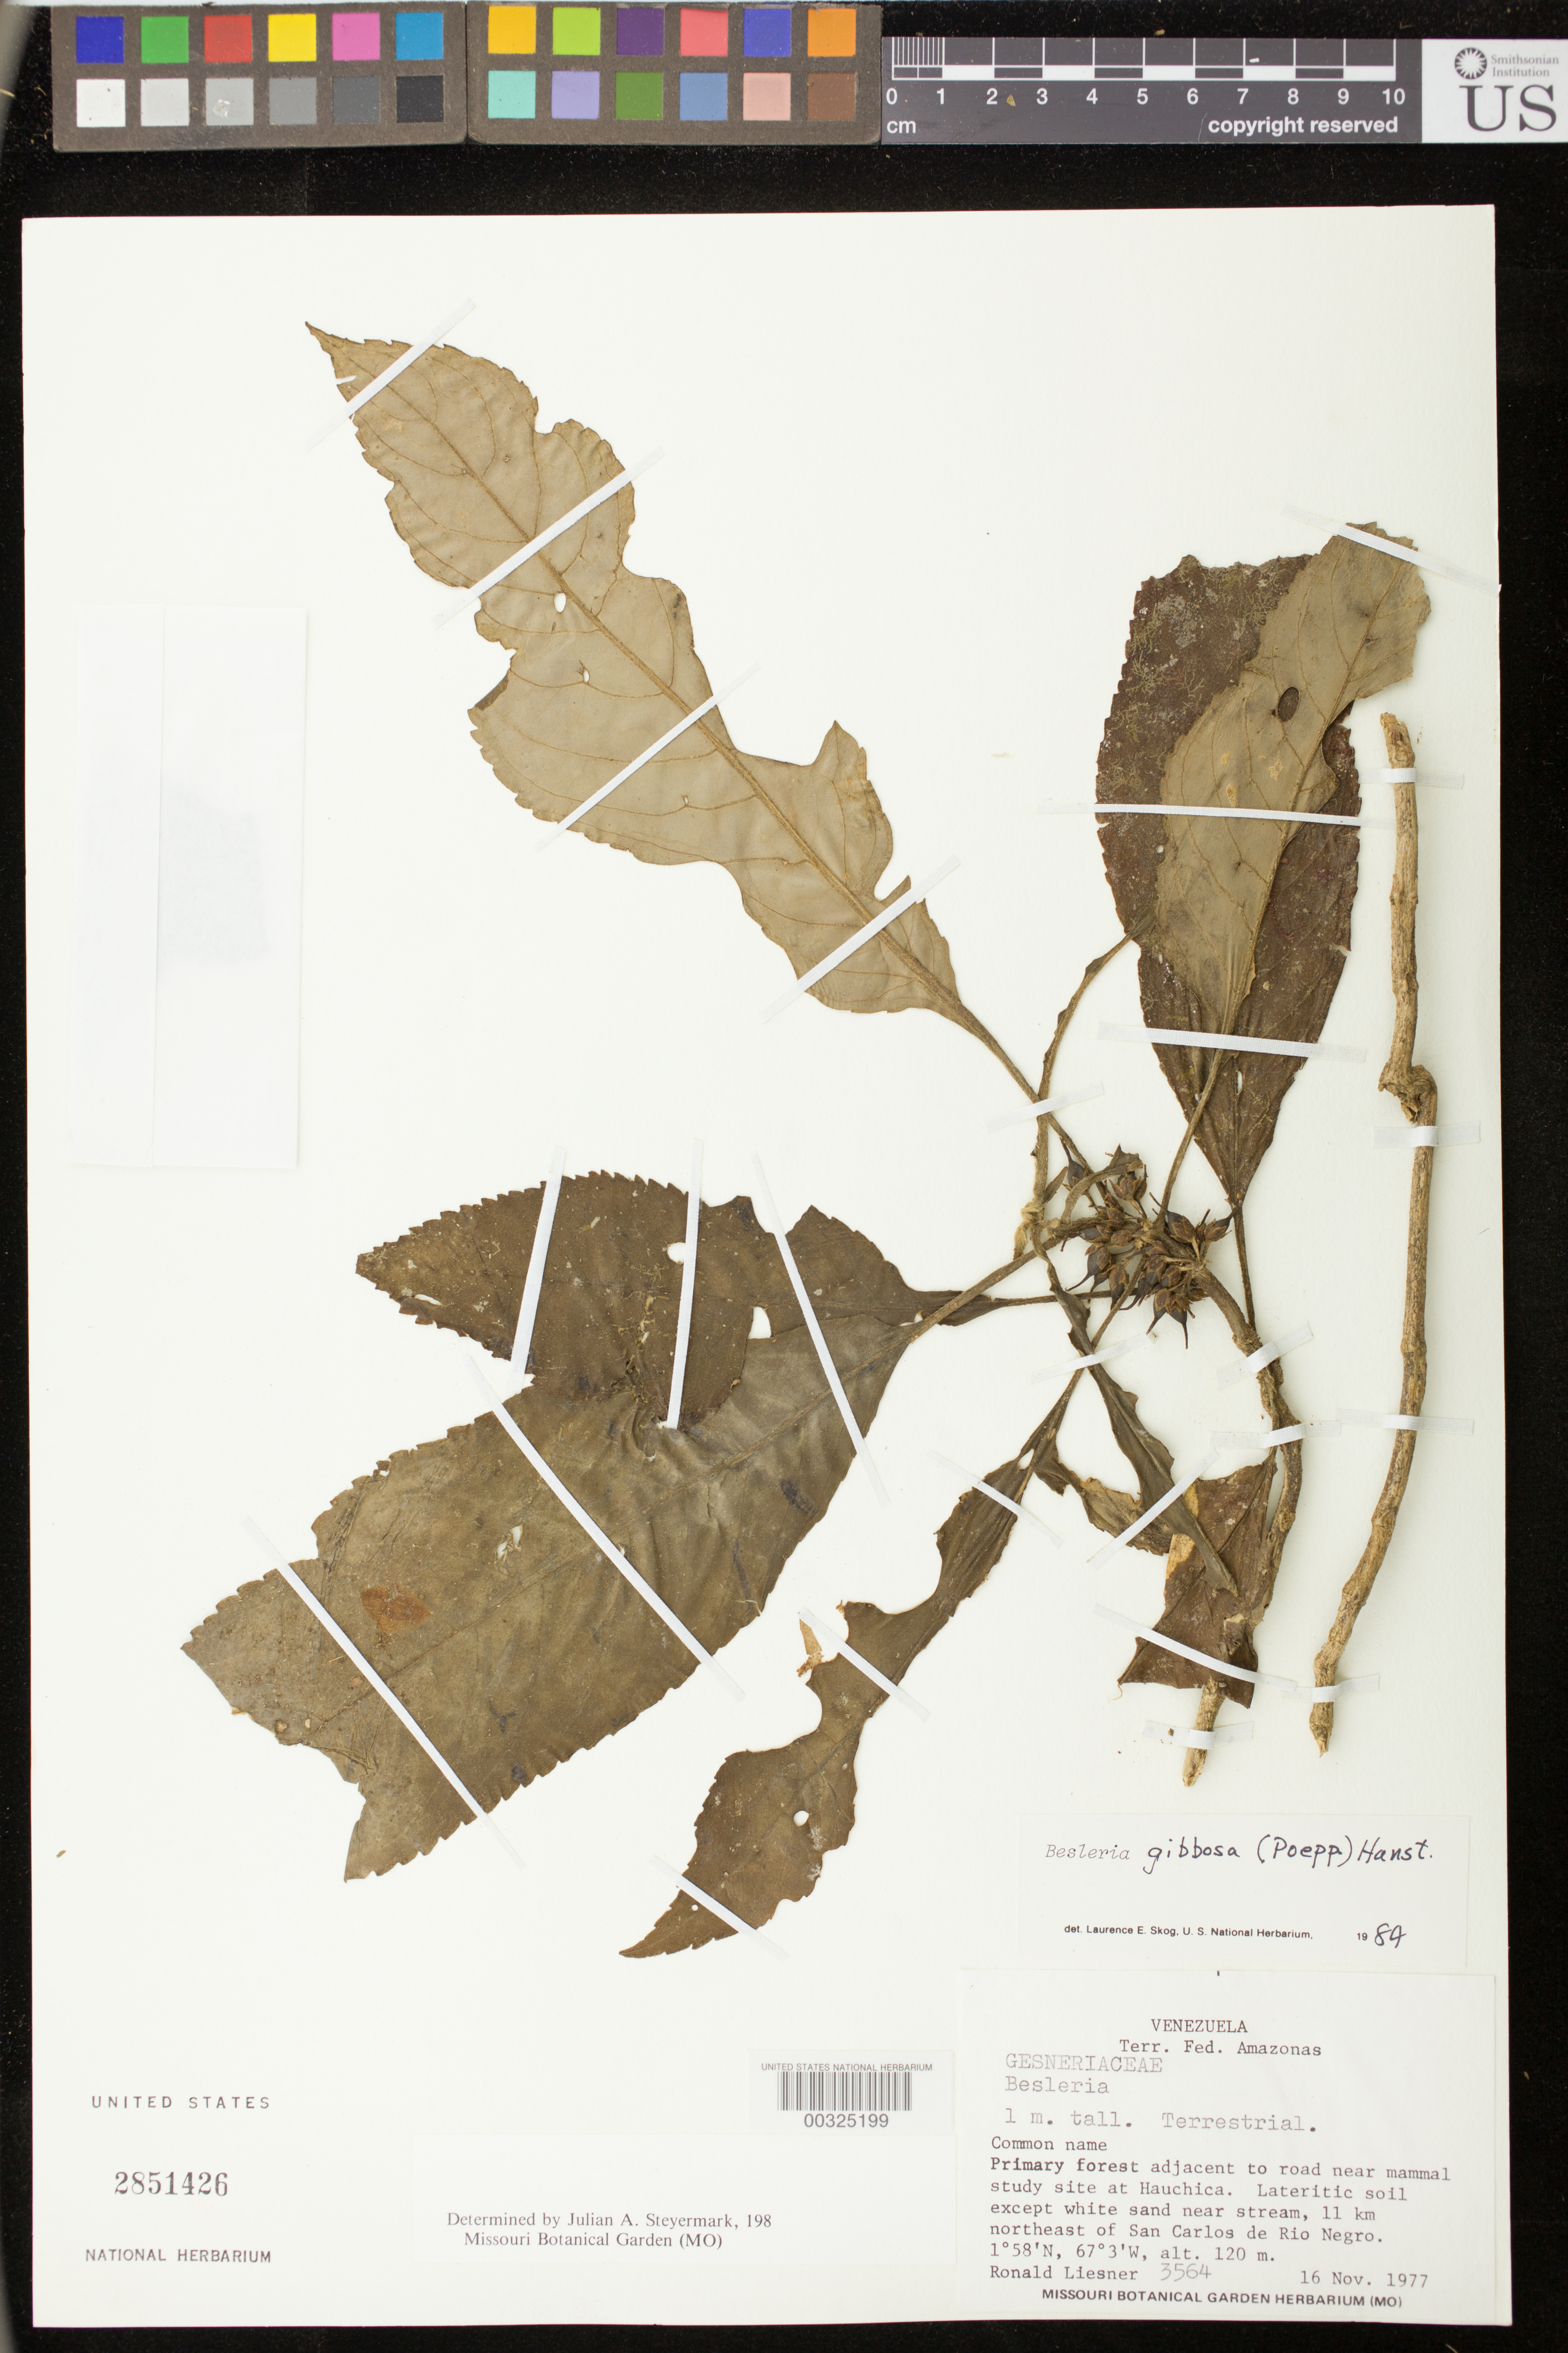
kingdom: Plantae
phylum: Tracheophyta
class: Magnoliopsida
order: Lamiales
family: Gesneriaceae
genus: Besleria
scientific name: Besleria gibbosa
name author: (Poepp.) Hanst.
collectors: R. L. Liesner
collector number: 3564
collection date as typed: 16 Nov 1977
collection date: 1977-11-16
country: Venezuela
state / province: Amazonas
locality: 11 km NE of San Carlos de Rio Negro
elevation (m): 120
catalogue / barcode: US 2851426